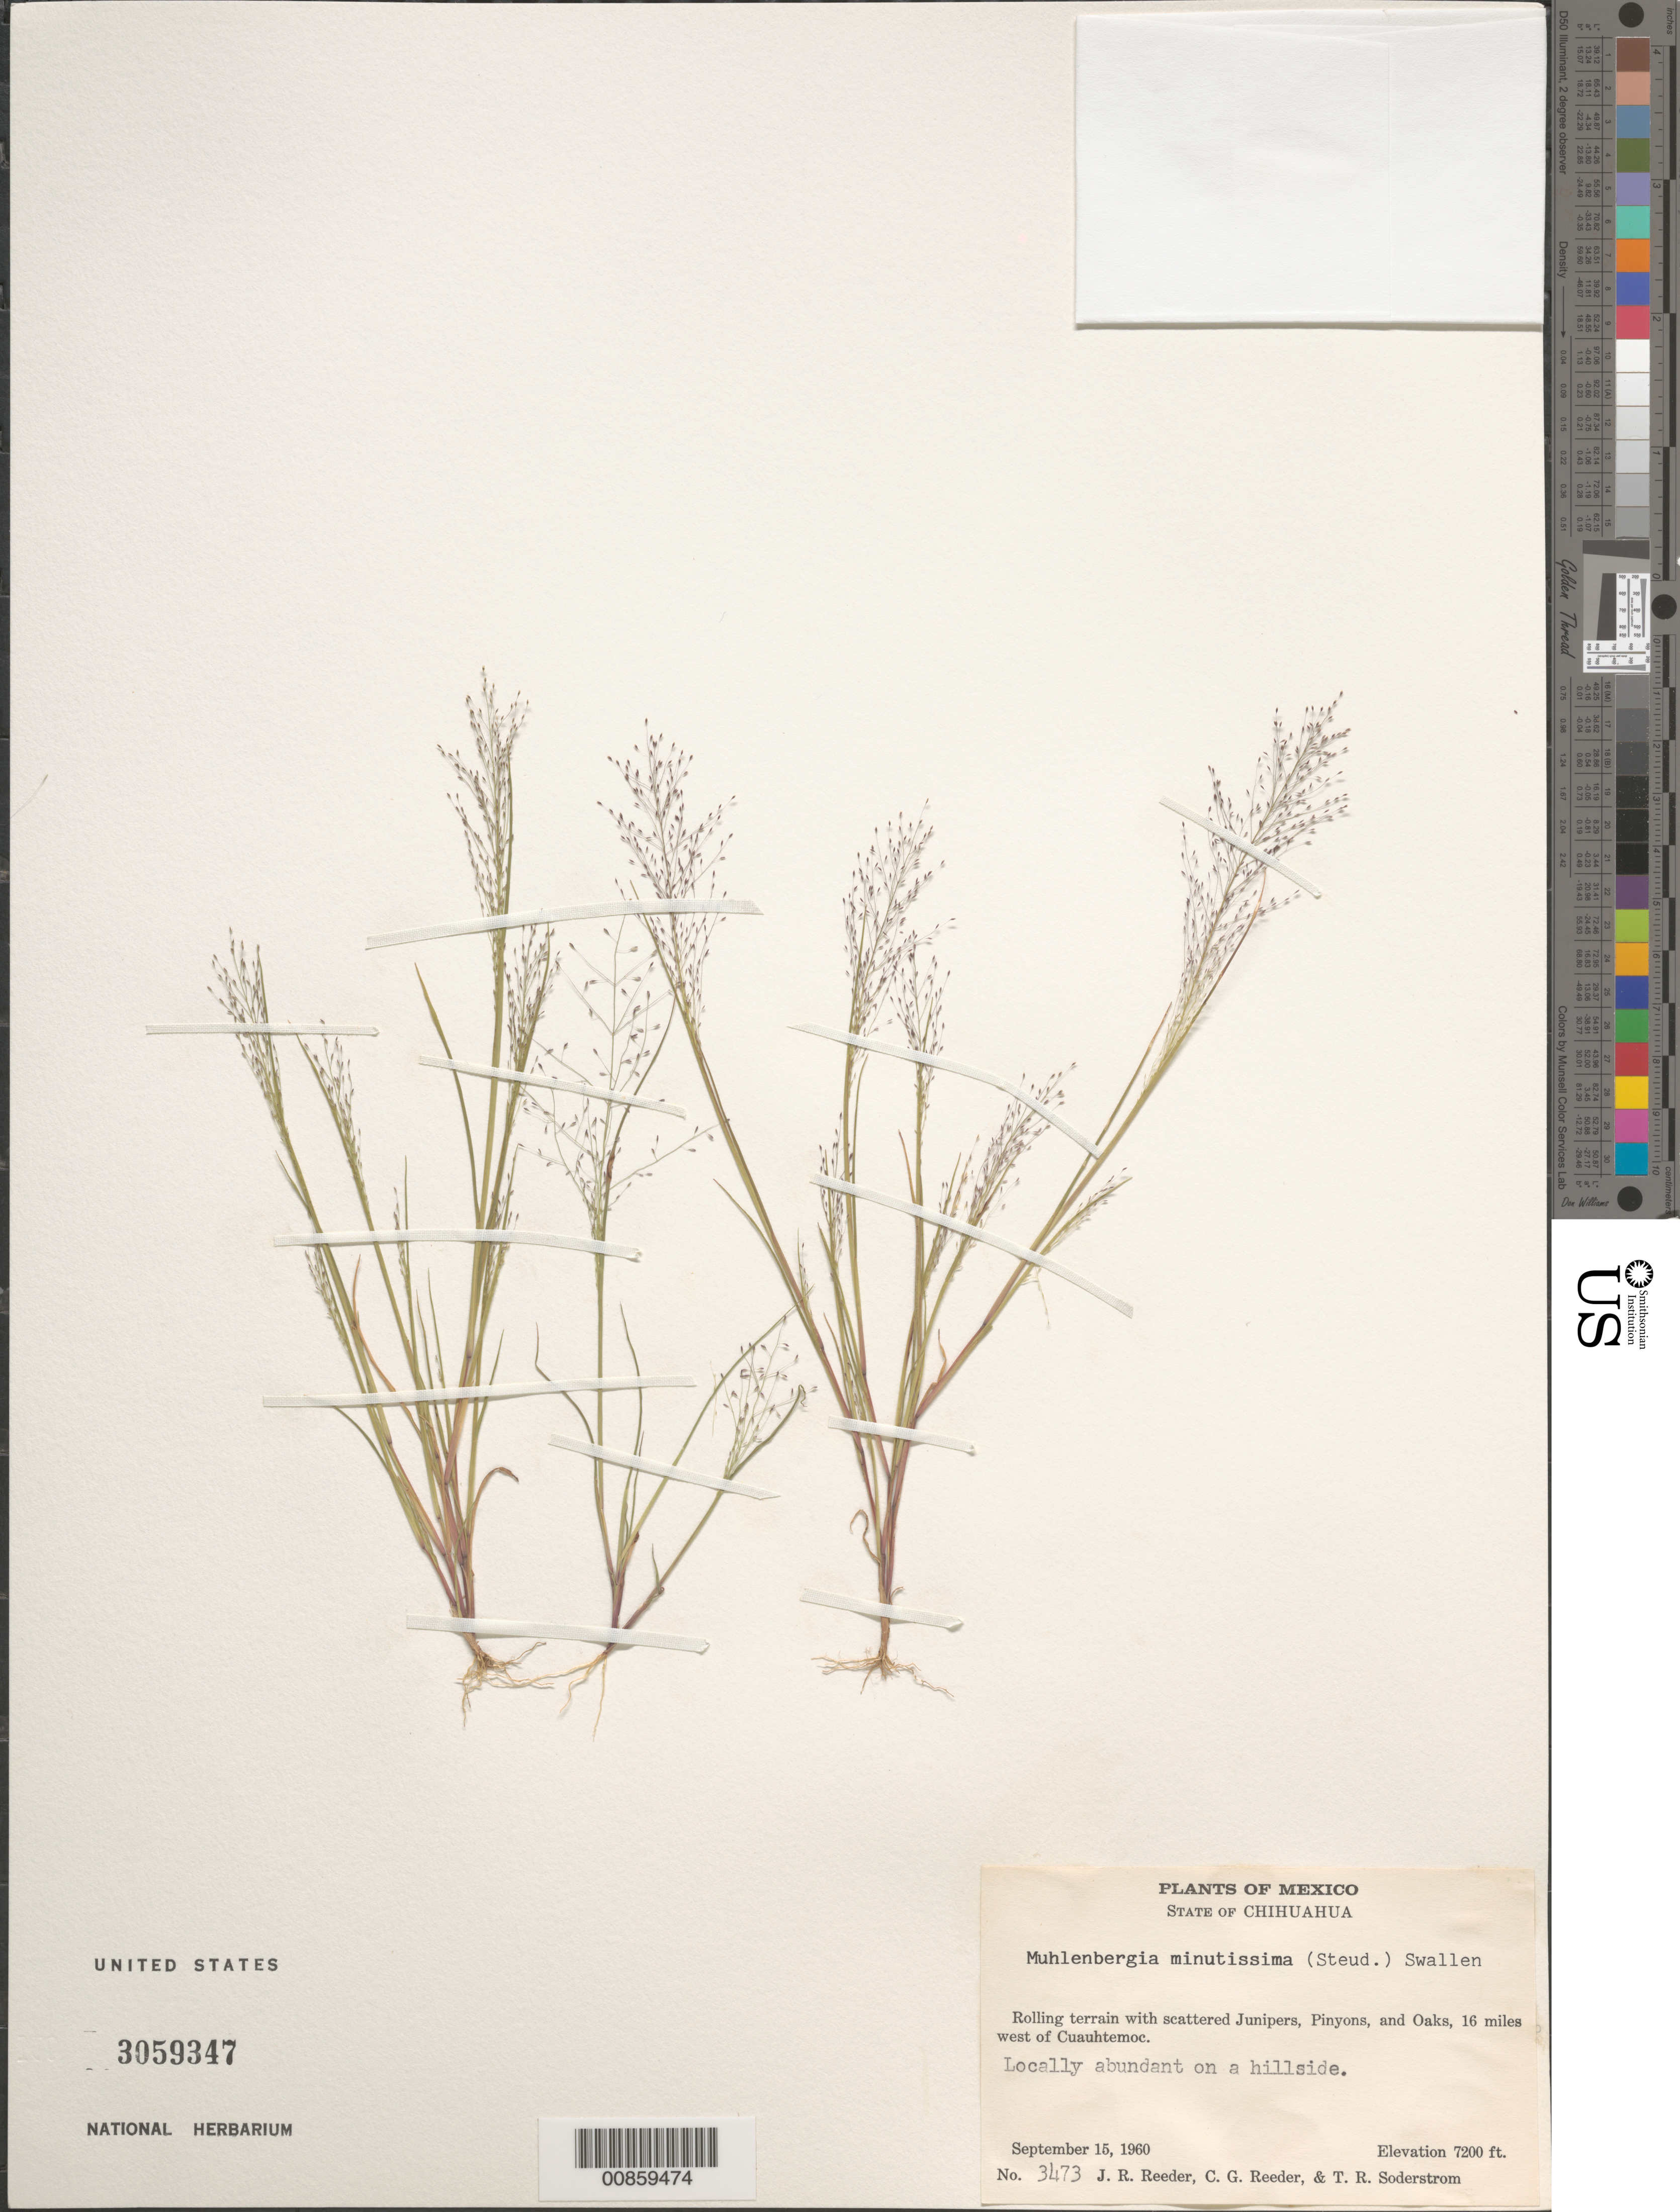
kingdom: Plantae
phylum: Tracheophyta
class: Liliopsida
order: Poales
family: Poaceae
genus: Muhlenbergia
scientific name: Muhlenbergia minutissima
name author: (Steud.) Swallen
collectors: J. R. Reeder & C. G. Reeder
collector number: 3473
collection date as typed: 15 Sep 1960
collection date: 1960-09-15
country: Mexico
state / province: Chihuahua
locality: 16 mi W of Cuauhtemoc, Chih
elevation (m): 2195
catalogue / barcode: US 3059347